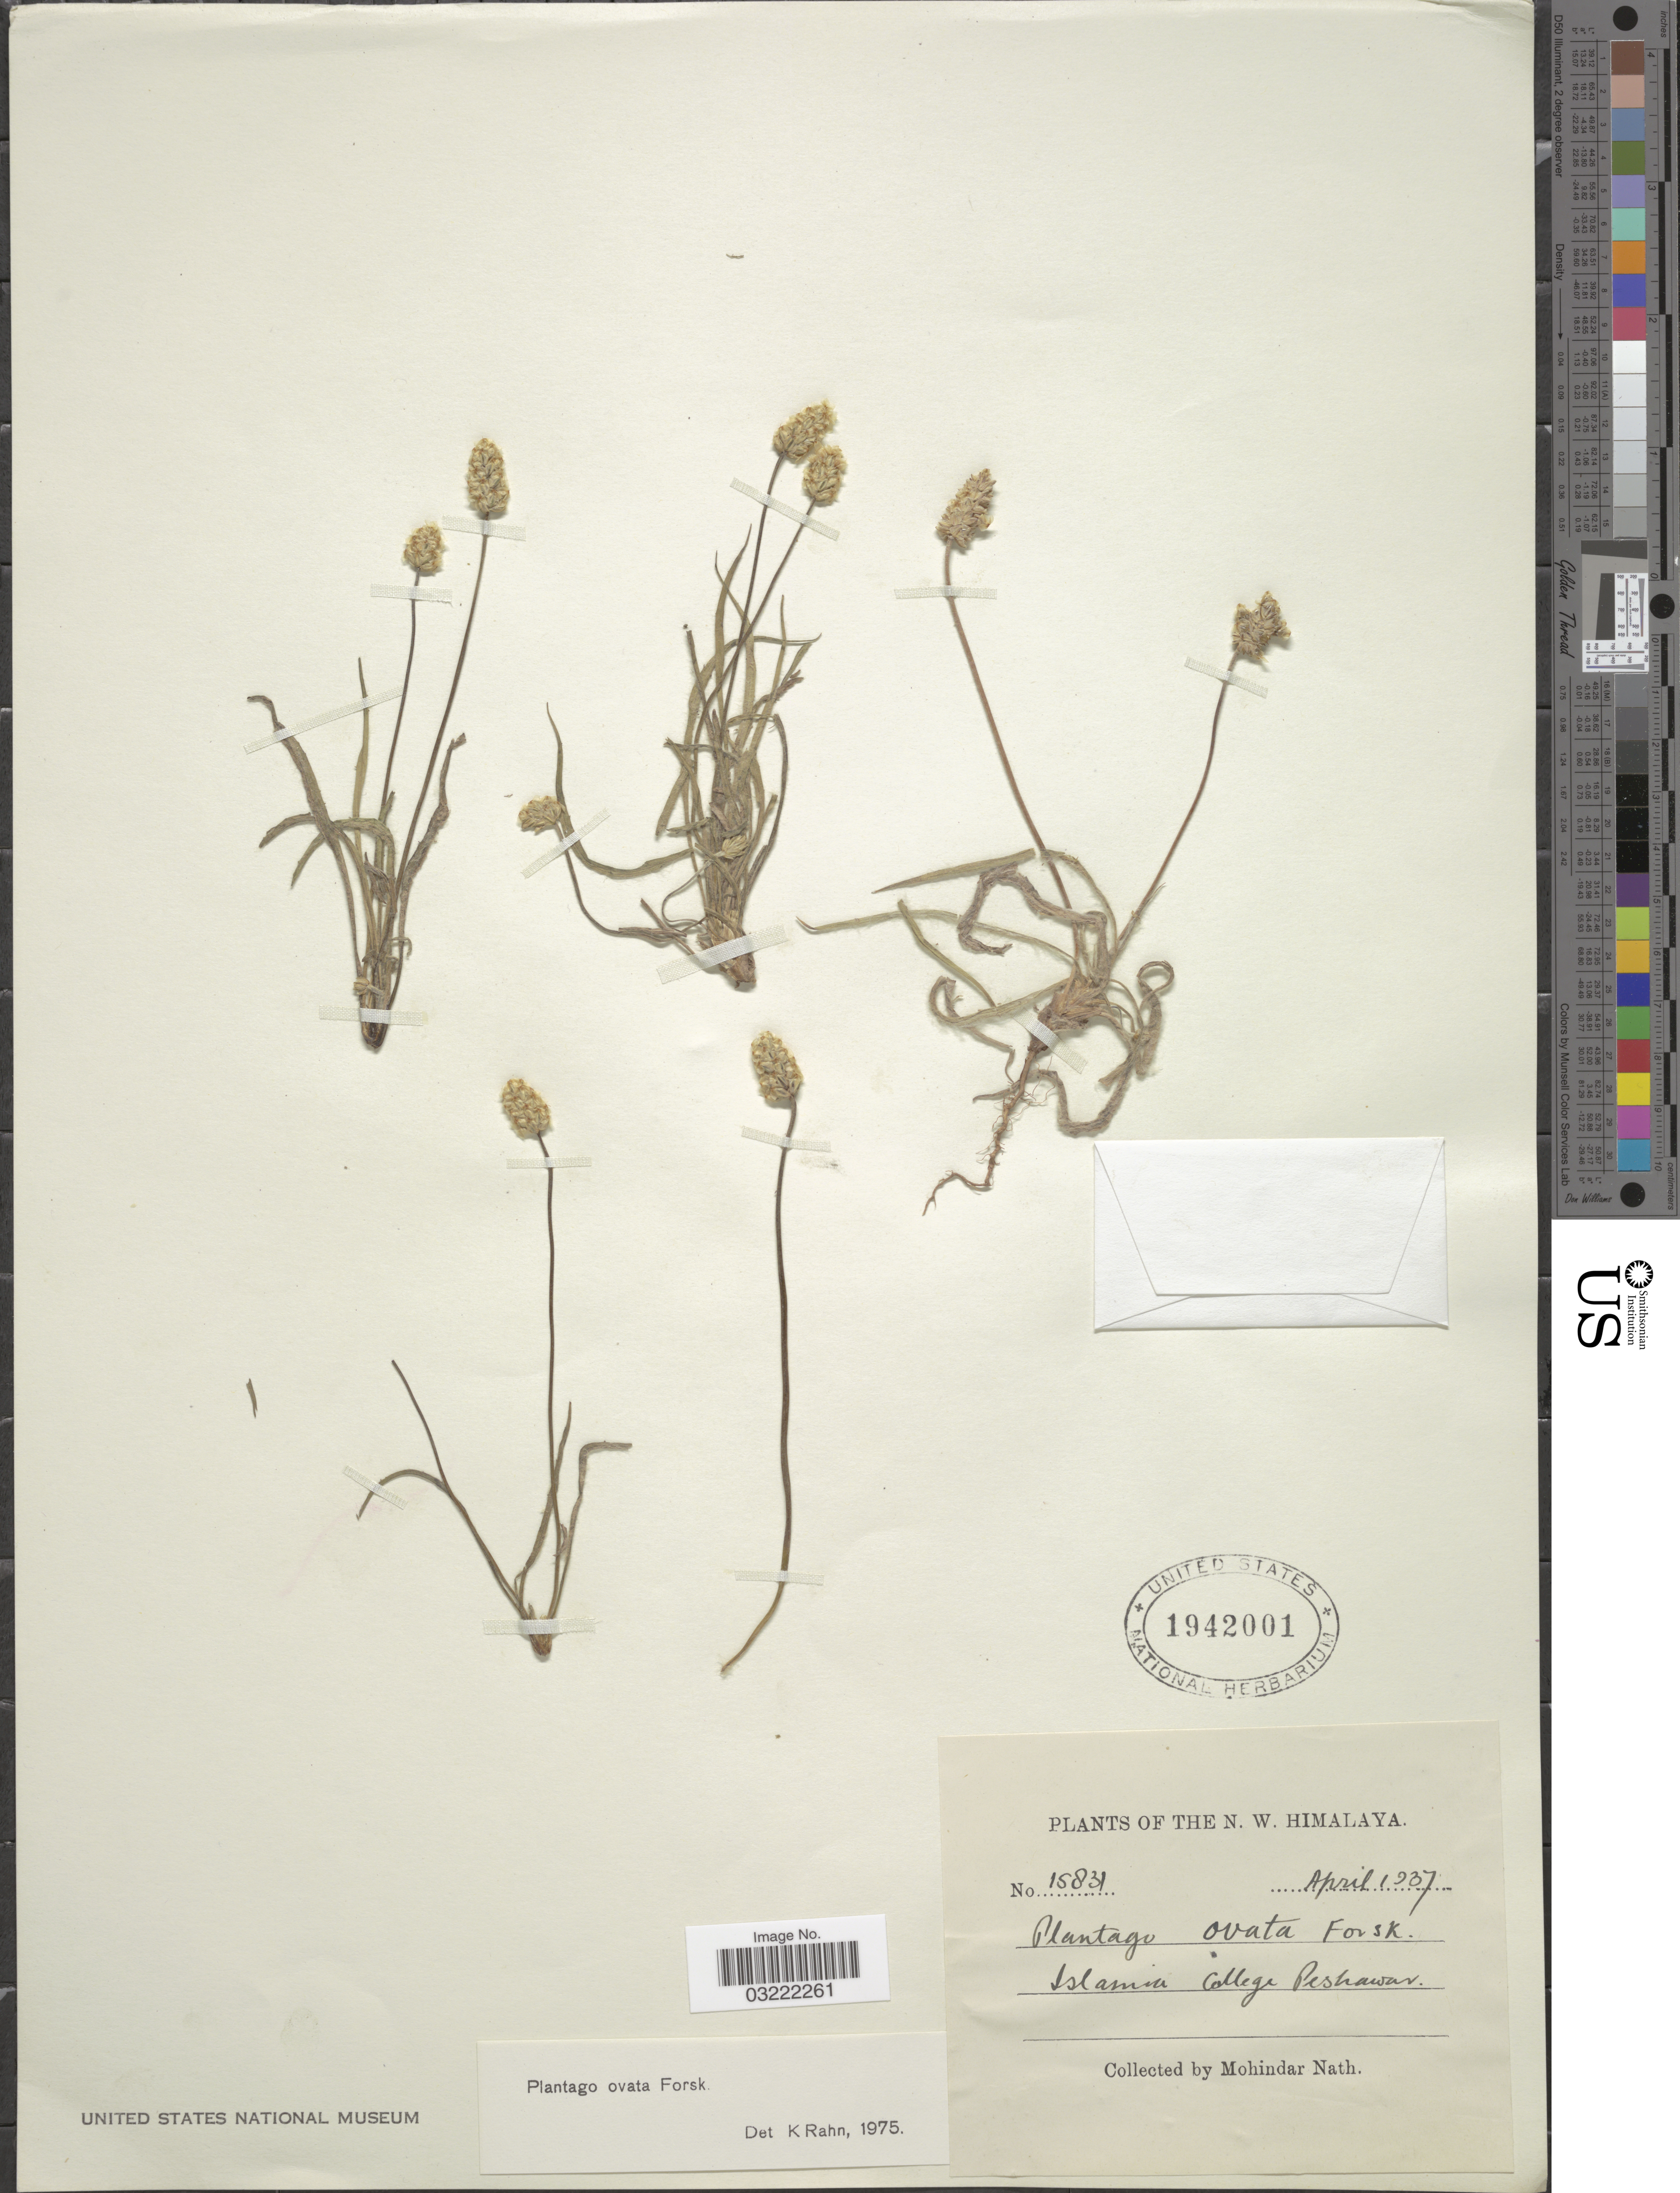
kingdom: Plantae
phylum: Tracheophyta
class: Magnoliopsida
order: Lamiales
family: Plantaginaceae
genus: Plantago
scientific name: Plantago ovata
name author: Forssk.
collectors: M. Nath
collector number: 15831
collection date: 1937-04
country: Pakistan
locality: The N. W. Himalaya. Islamic College Peshawar.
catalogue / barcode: US 1942001